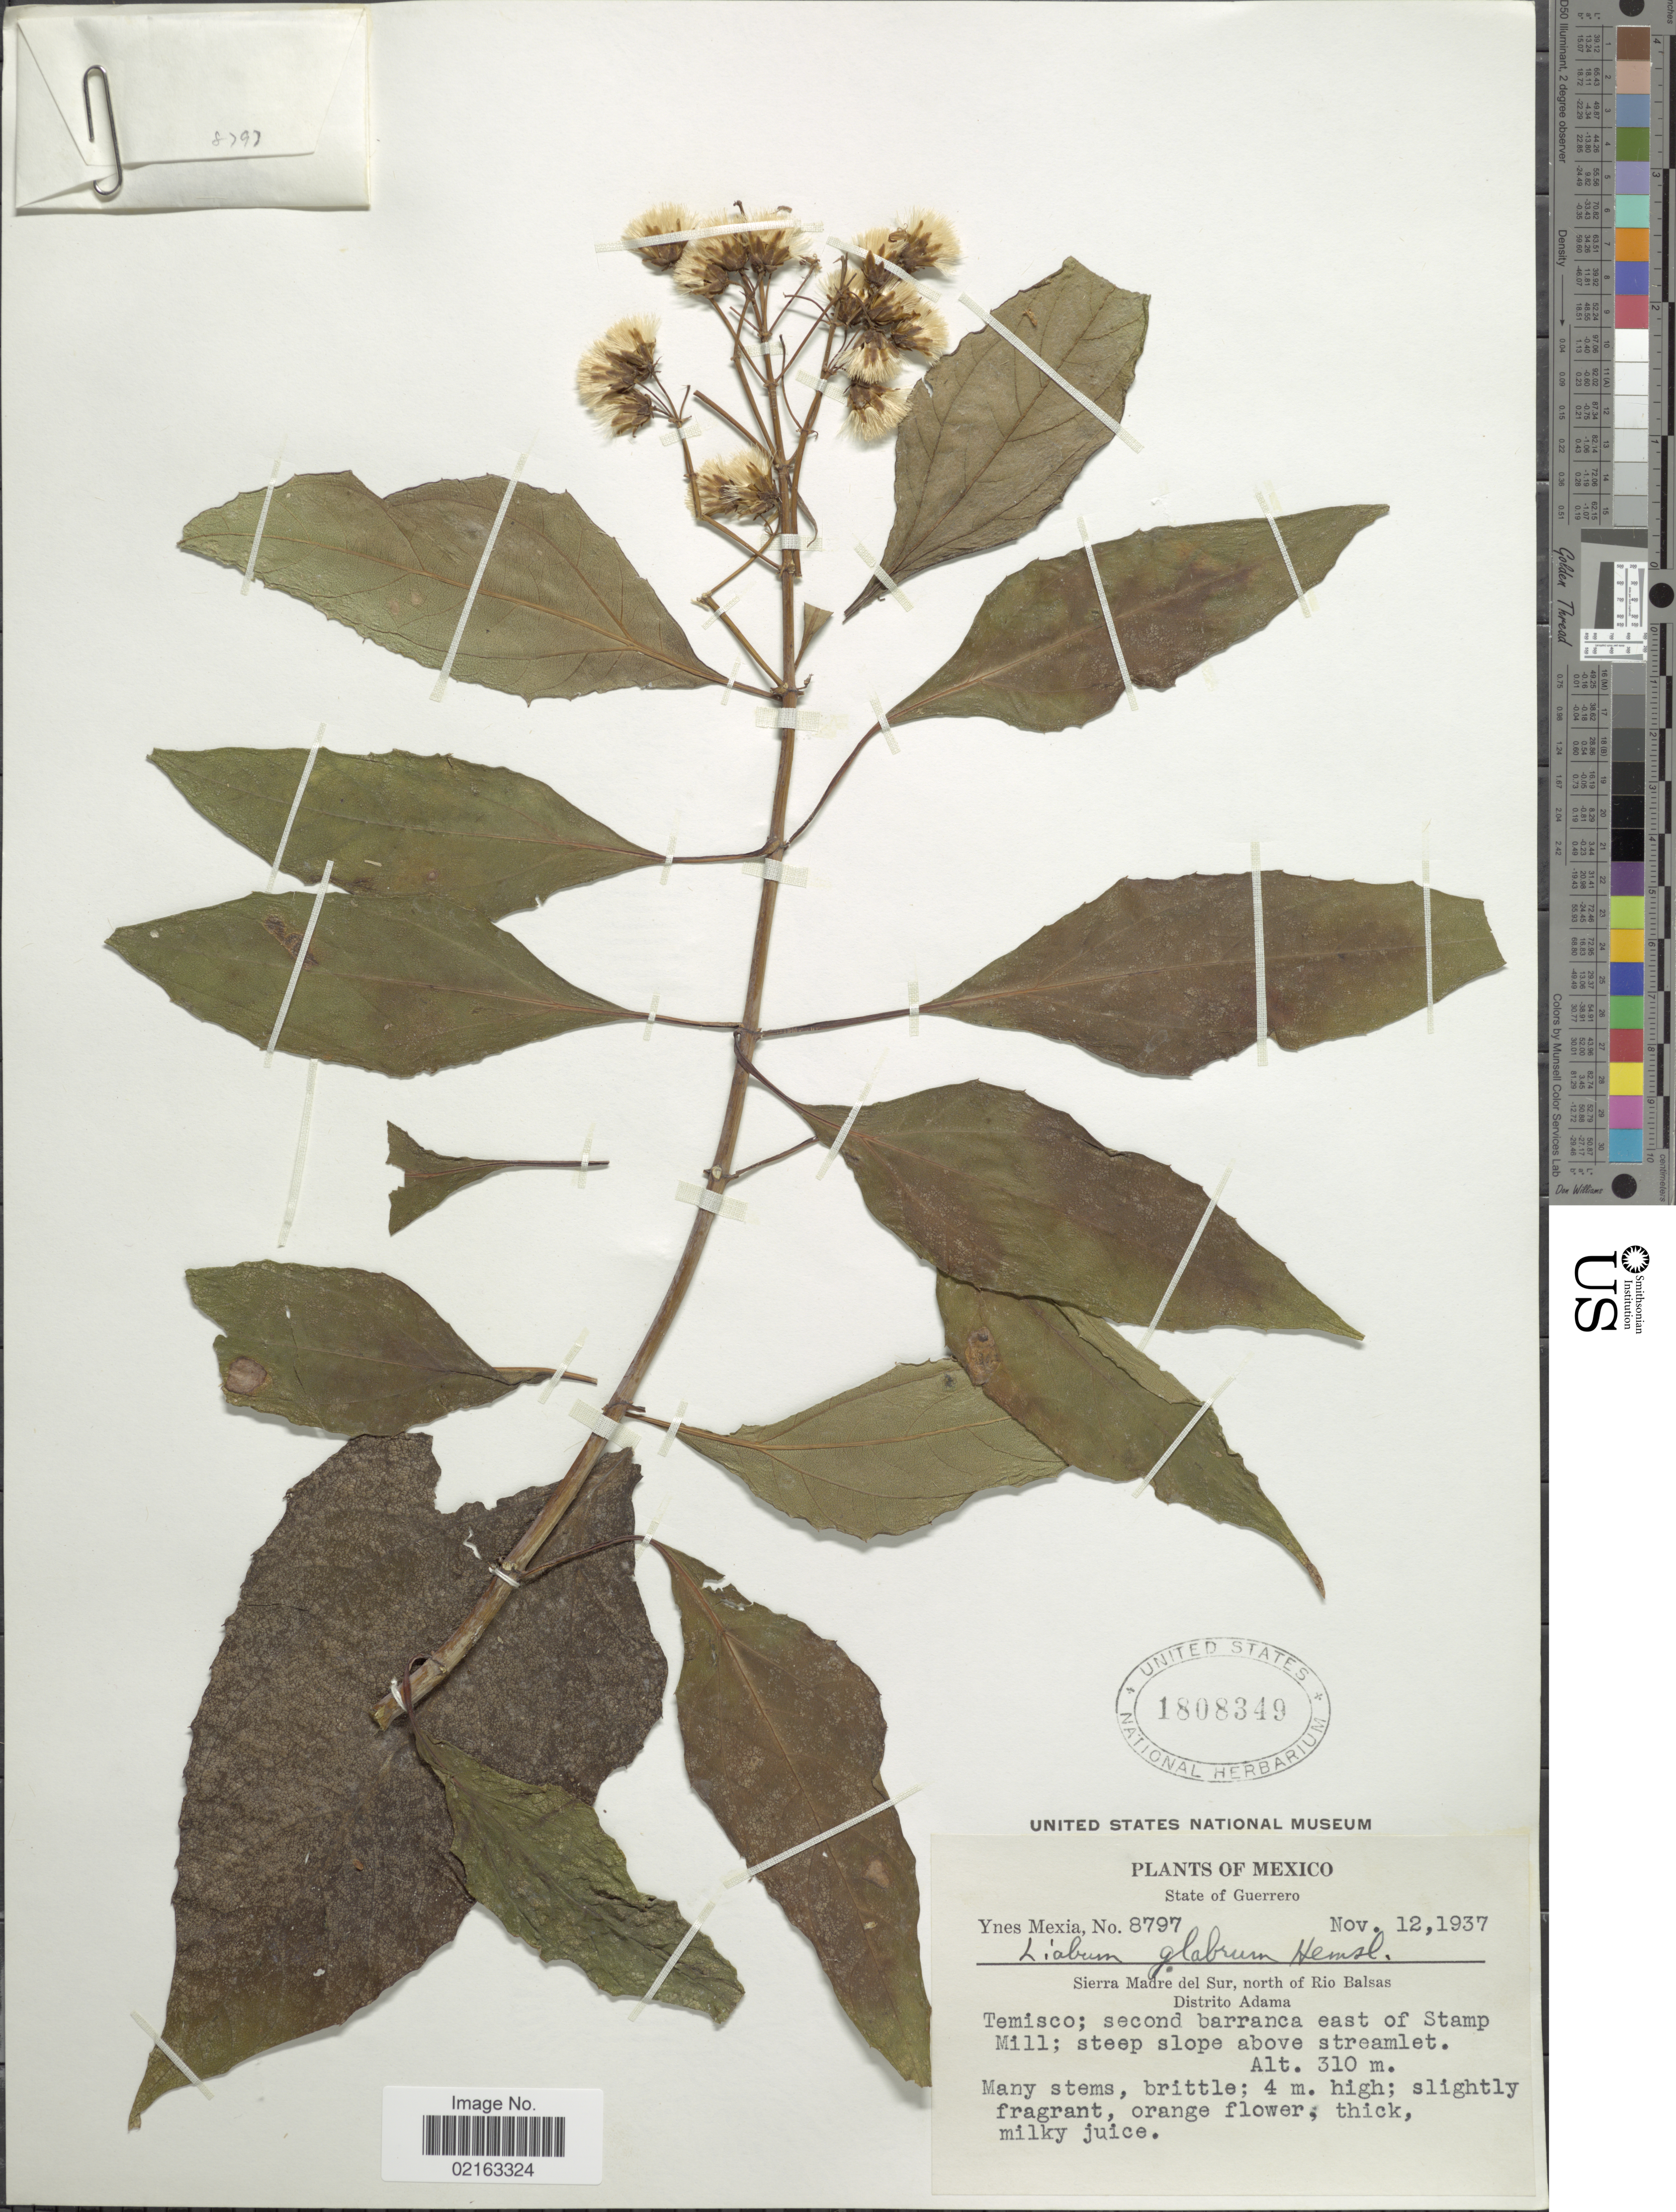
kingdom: Plantae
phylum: Tracheophyta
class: Magnoliopsida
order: Asterales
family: Asteraceae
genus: Sinclairia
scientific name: Sinclairia glabra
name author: (Hemsl.) Rydb.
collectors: Y. Mexia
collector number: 8797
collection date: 1937-11-12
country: Mexico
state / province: Guerrero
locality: State of Guerrero. Sierra Madre del Sur, north of Rio Balsas. Distrito Adama. Temisco; second barranca east of Stamp Mill; steep slope above streamlet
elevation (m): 310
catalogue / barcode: US 1808349